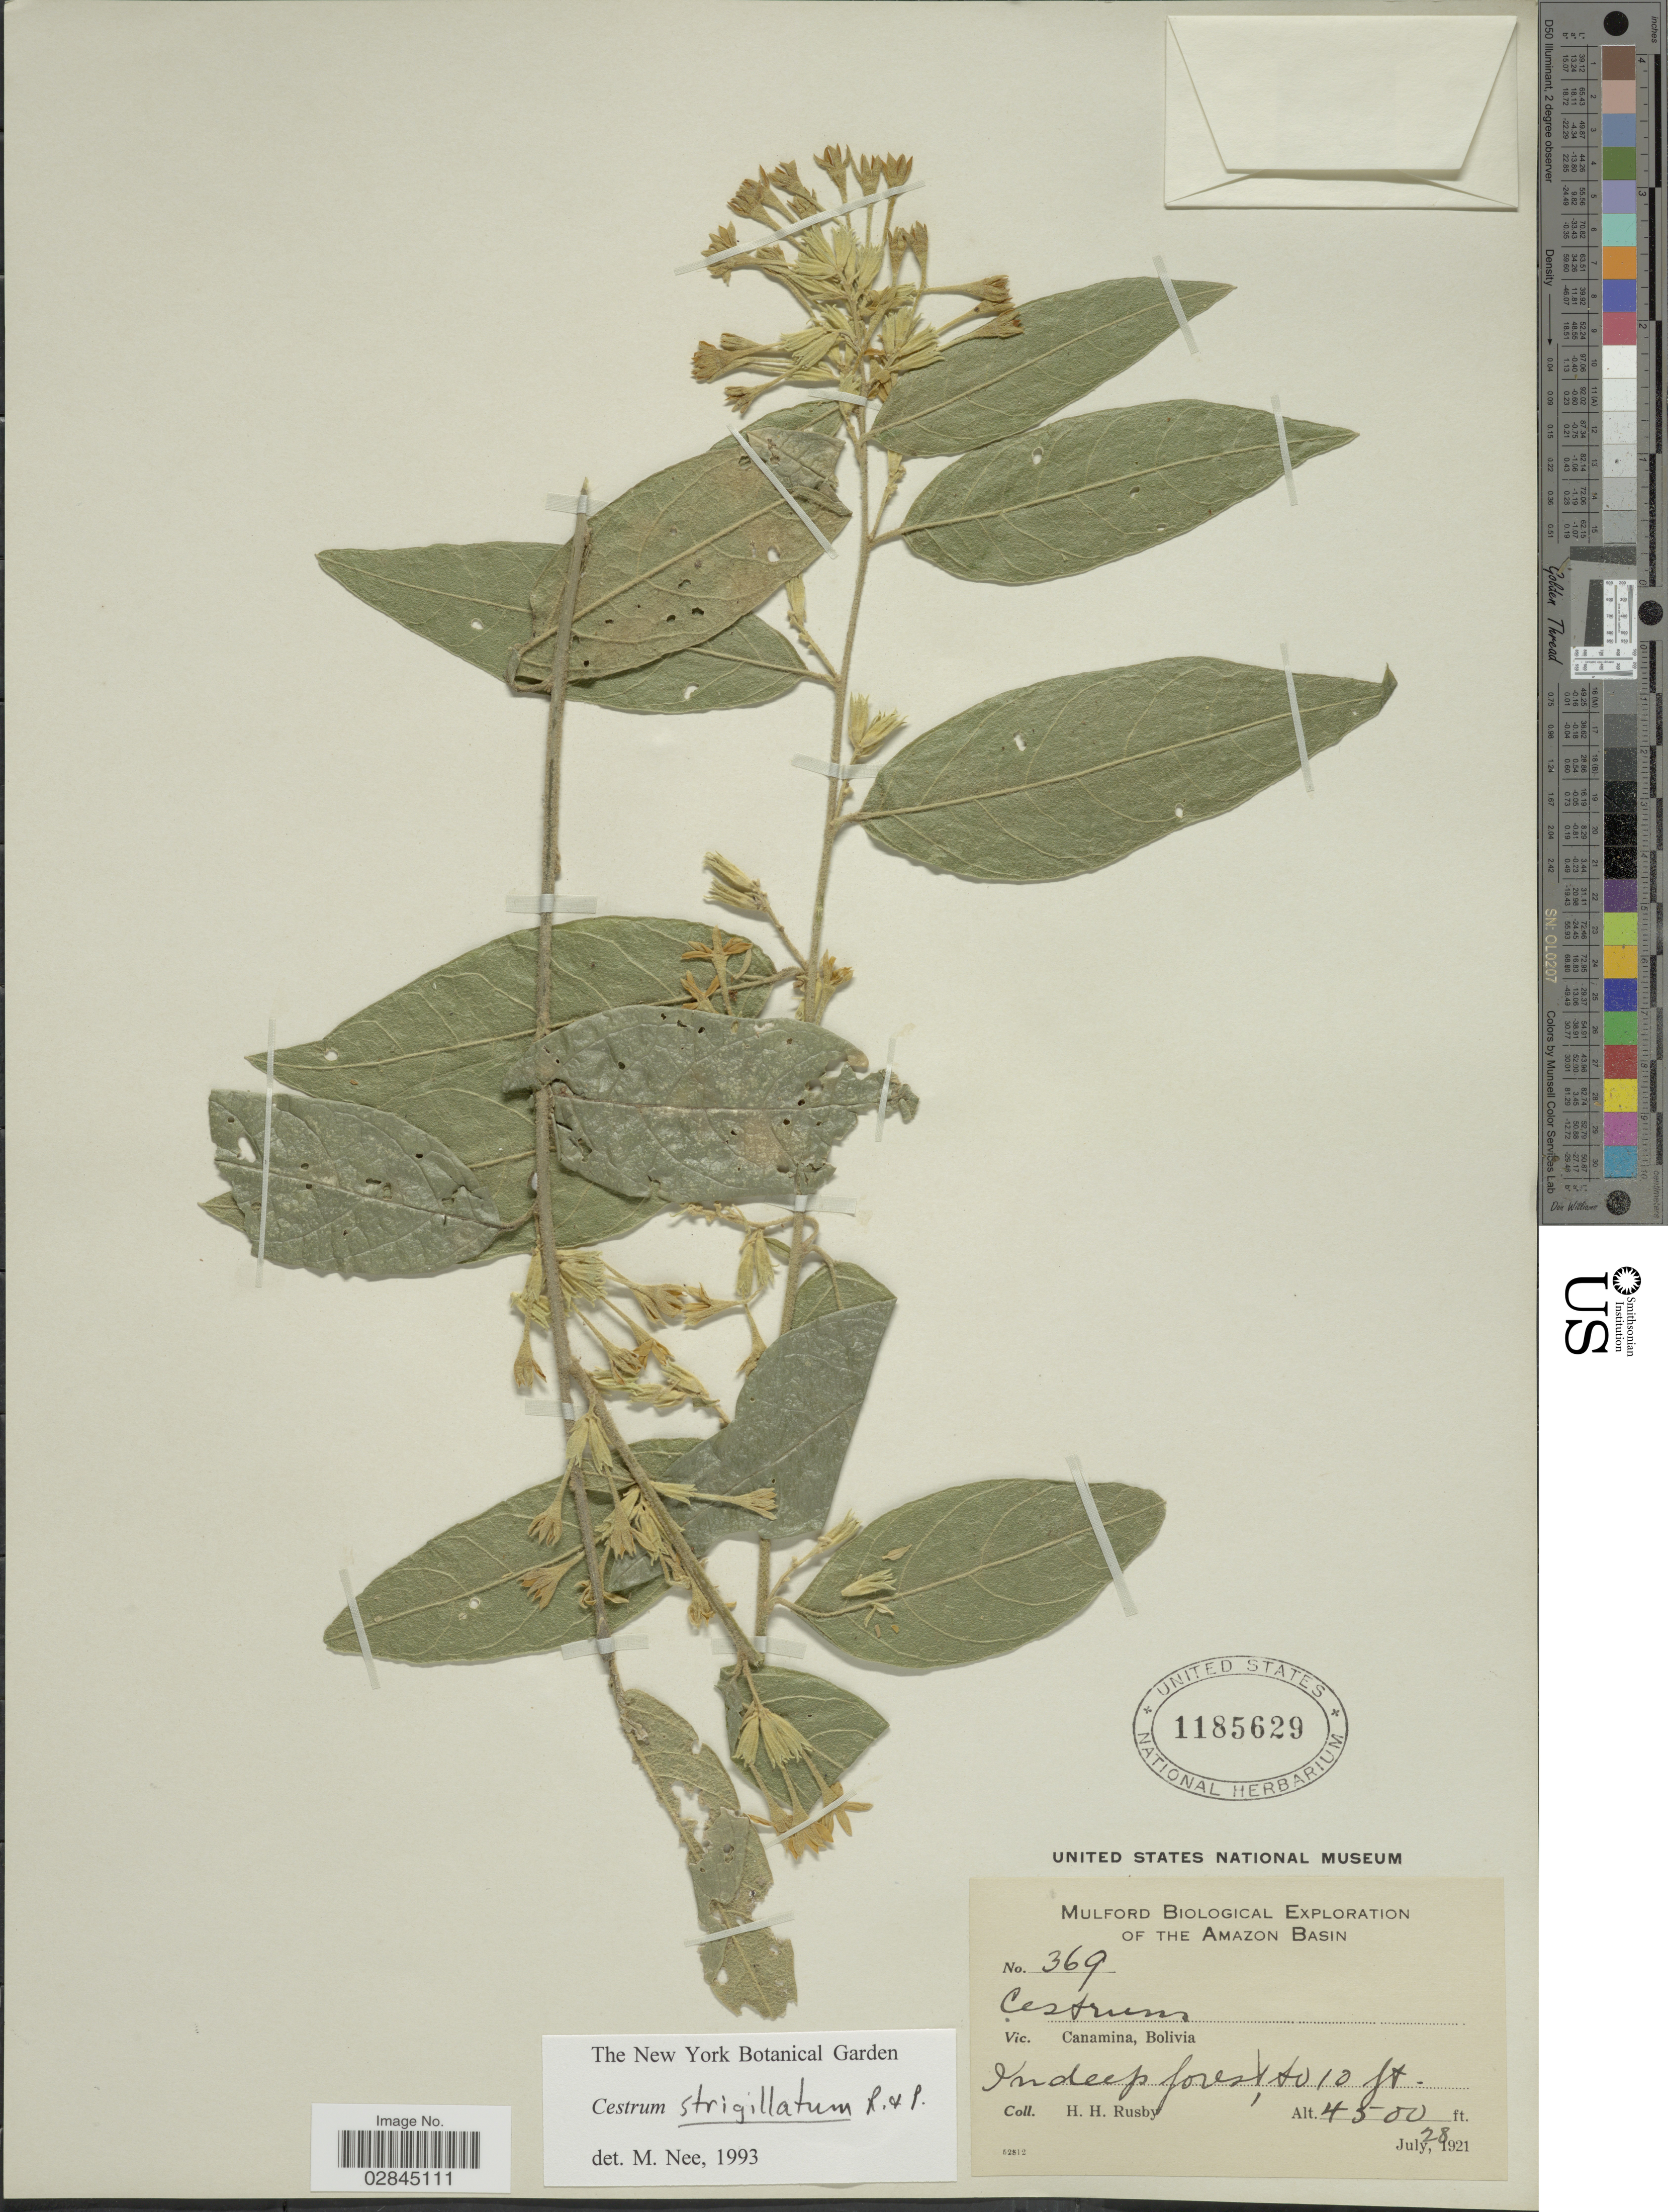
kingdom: Plantae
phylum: Tracheophyta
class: Magnoliopsida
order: Solanales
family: Solanaceae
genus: Cestrum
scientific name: Cestrum strigilatum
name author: Ruiz & Pav.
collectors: H. H. Rusby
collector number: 369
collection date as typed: July 28, 1921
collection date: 1921-07-28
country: Bolivia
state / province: La Paz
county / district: Inquisivi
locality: Cañamina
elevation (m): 1372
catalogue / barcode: US 1185629